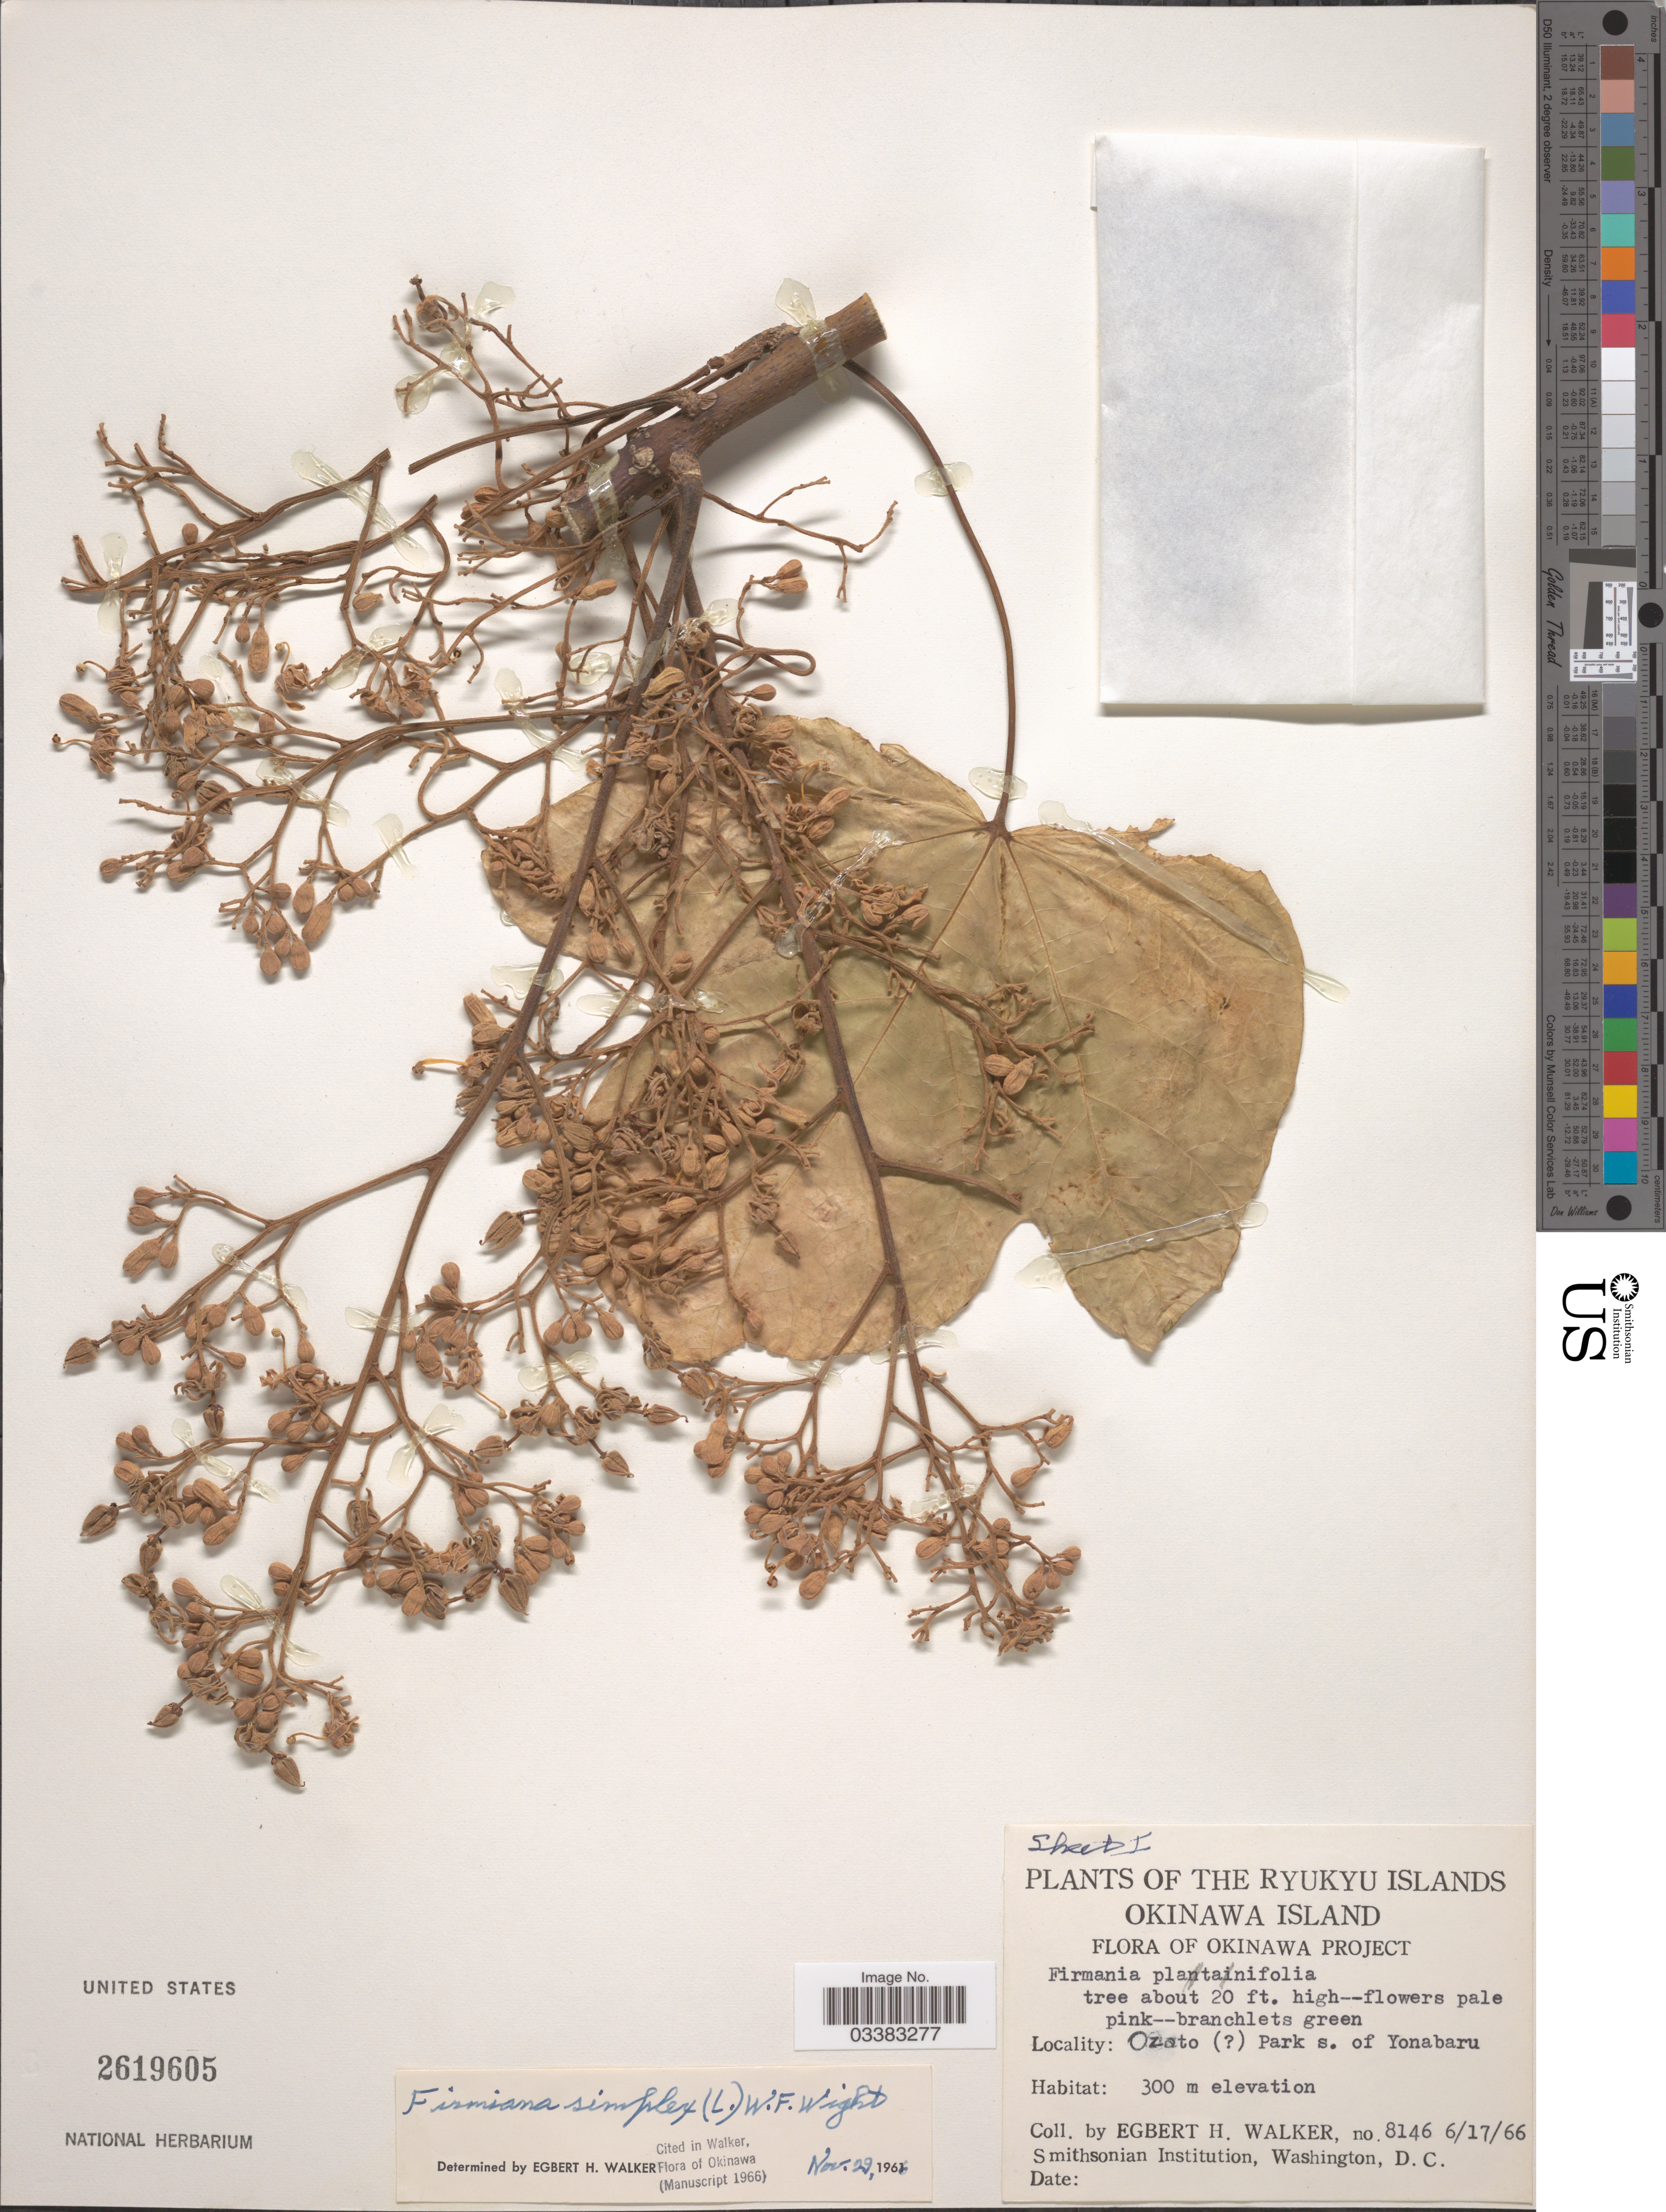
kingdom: Plantae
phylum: Tracheophyta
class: Magnoliopsida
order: Malvales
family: Malvaceae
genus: Firmiana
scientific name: Firmiana simplex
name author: (L.) W. Wight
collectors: E. H. Walker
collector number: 8146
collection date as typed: Transcribed d/m/y: 17/6/66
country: Japan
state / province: Okinawa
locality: The Ryukyu Islands. Okinawa Island. Ozato ( [unsure placement]) Park s. of Yonabaru.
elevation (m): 300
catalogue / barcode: US 2619605